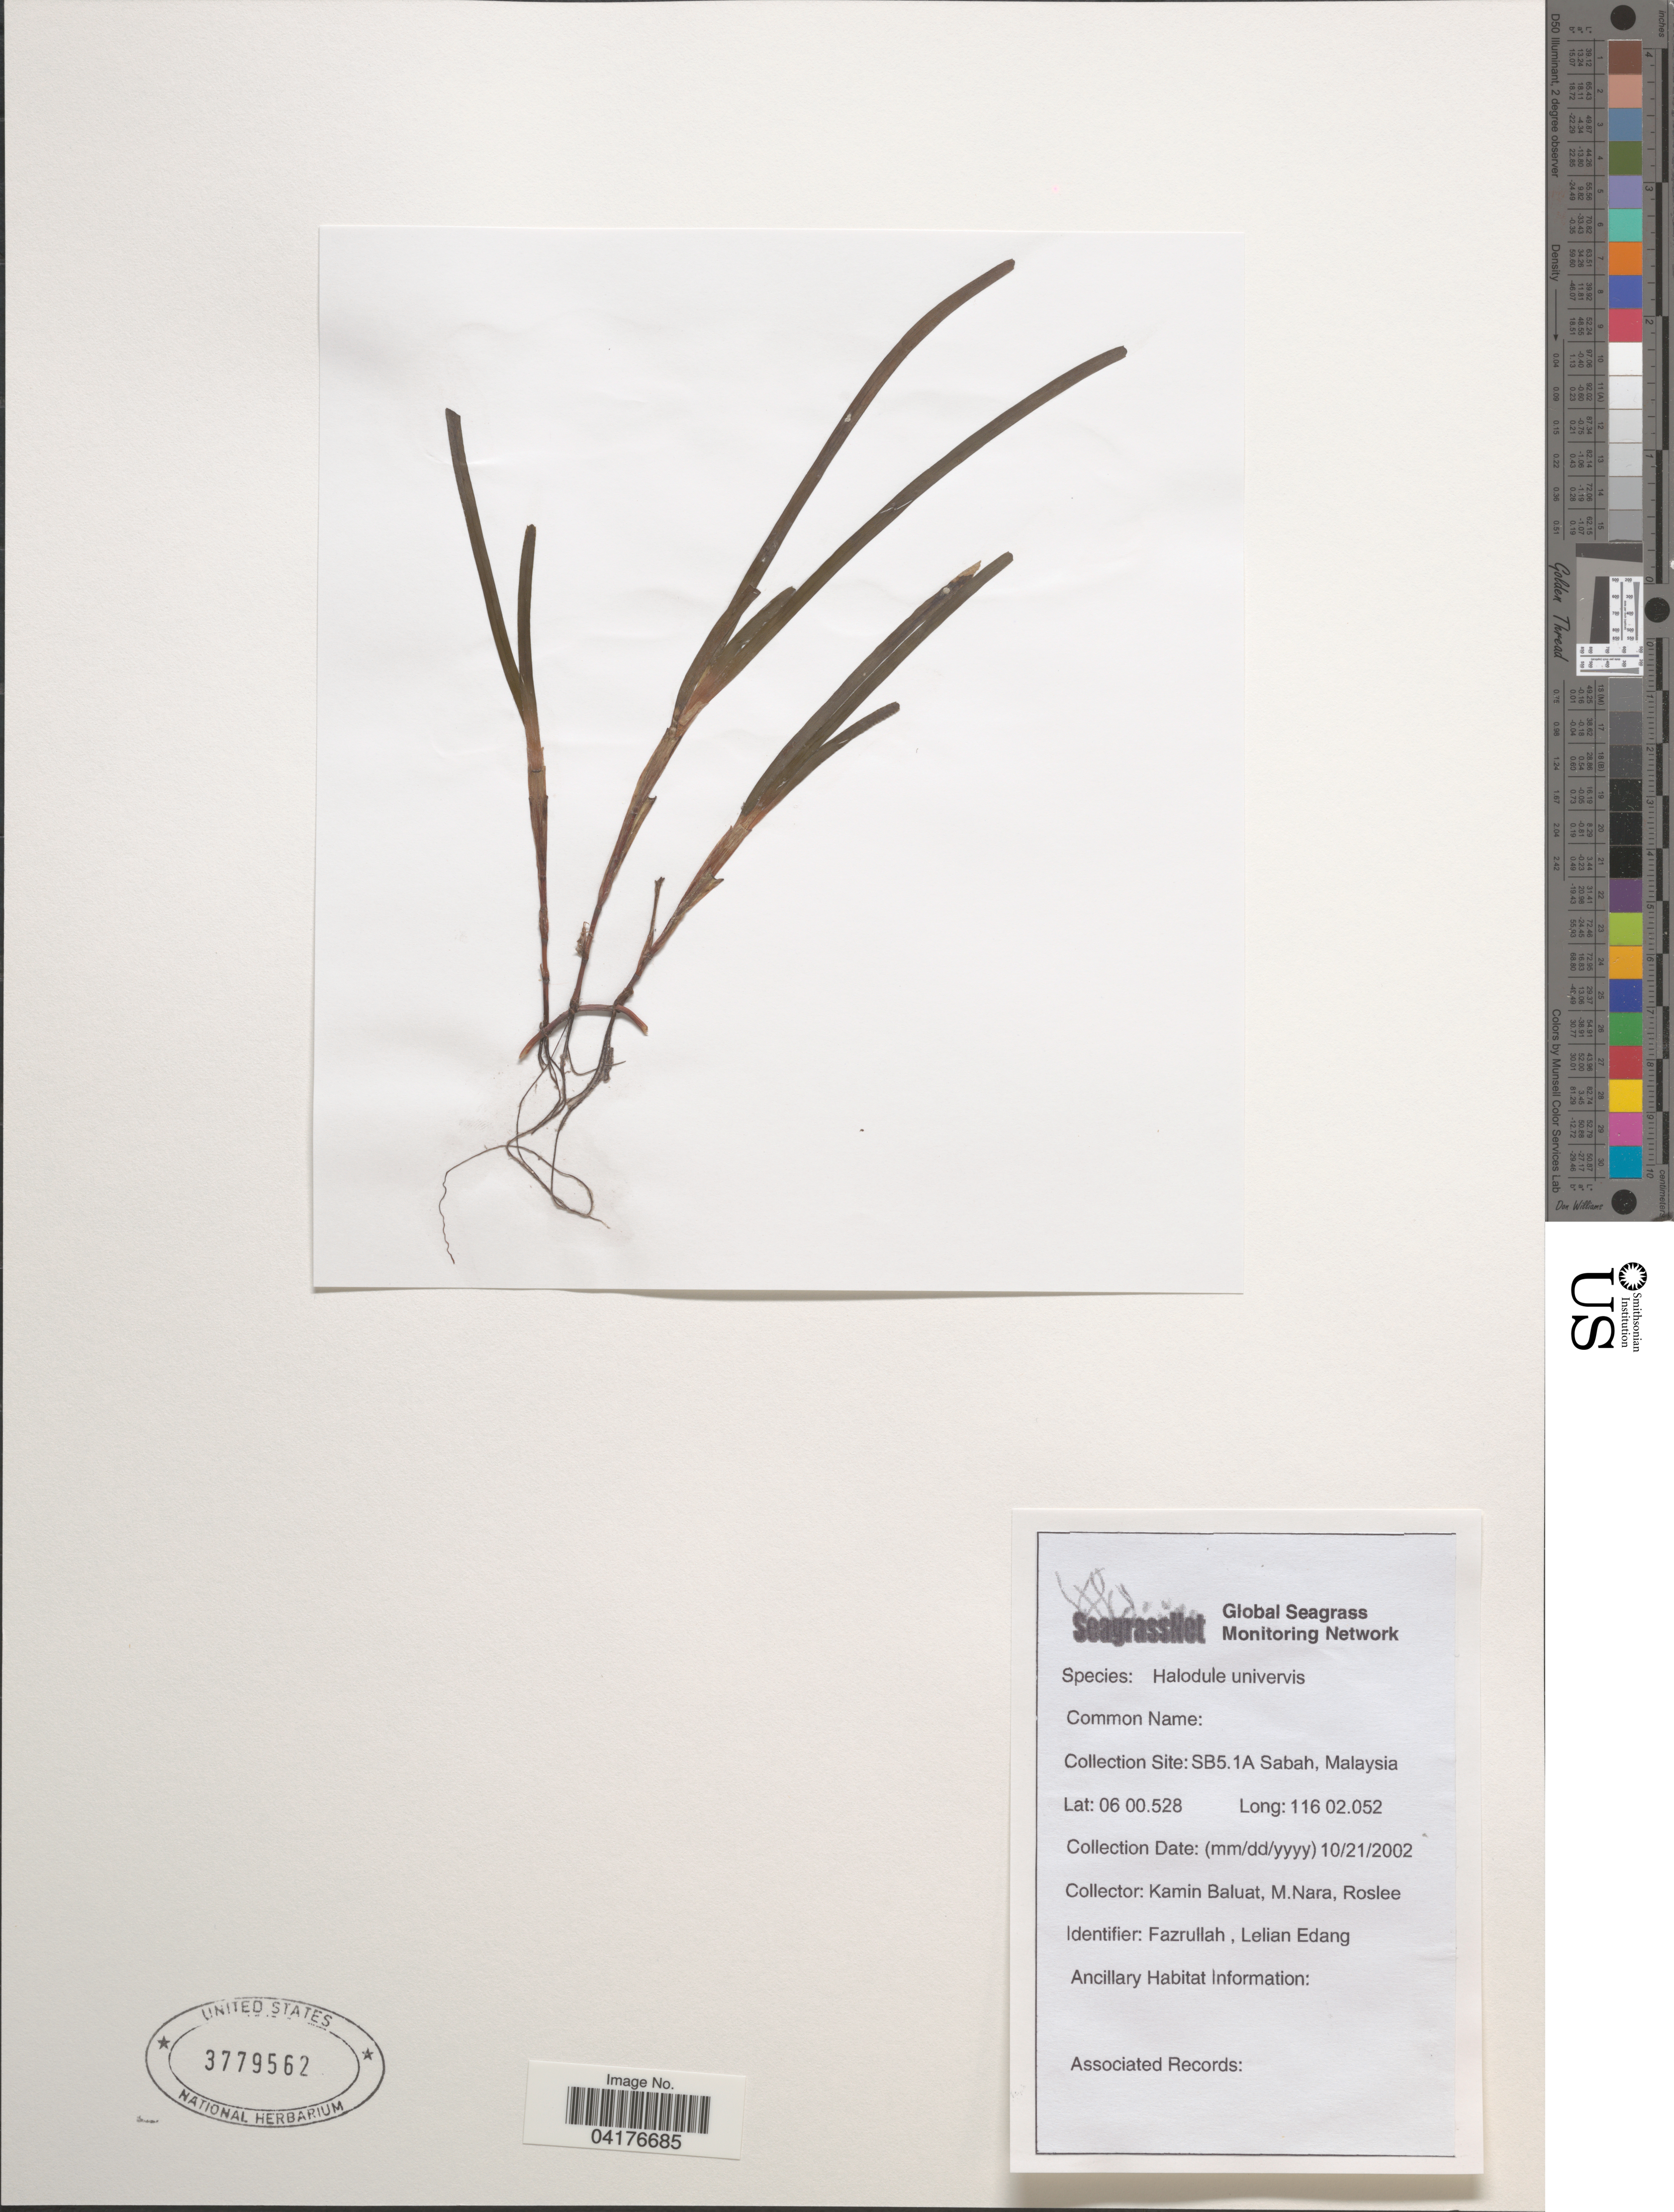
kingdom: Plantae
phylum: Tracheophyta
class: Liliopsida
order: Alismatales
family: Cymodoceaceae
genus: Halodule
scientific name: Halodule uninervis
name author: (Forssk.) Asch.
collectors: K. Baluat, M. Nara & Roslee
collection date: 2002-10-21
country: Malaysia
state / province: Sabah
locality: SB5.1A.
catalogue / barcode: US 3779562